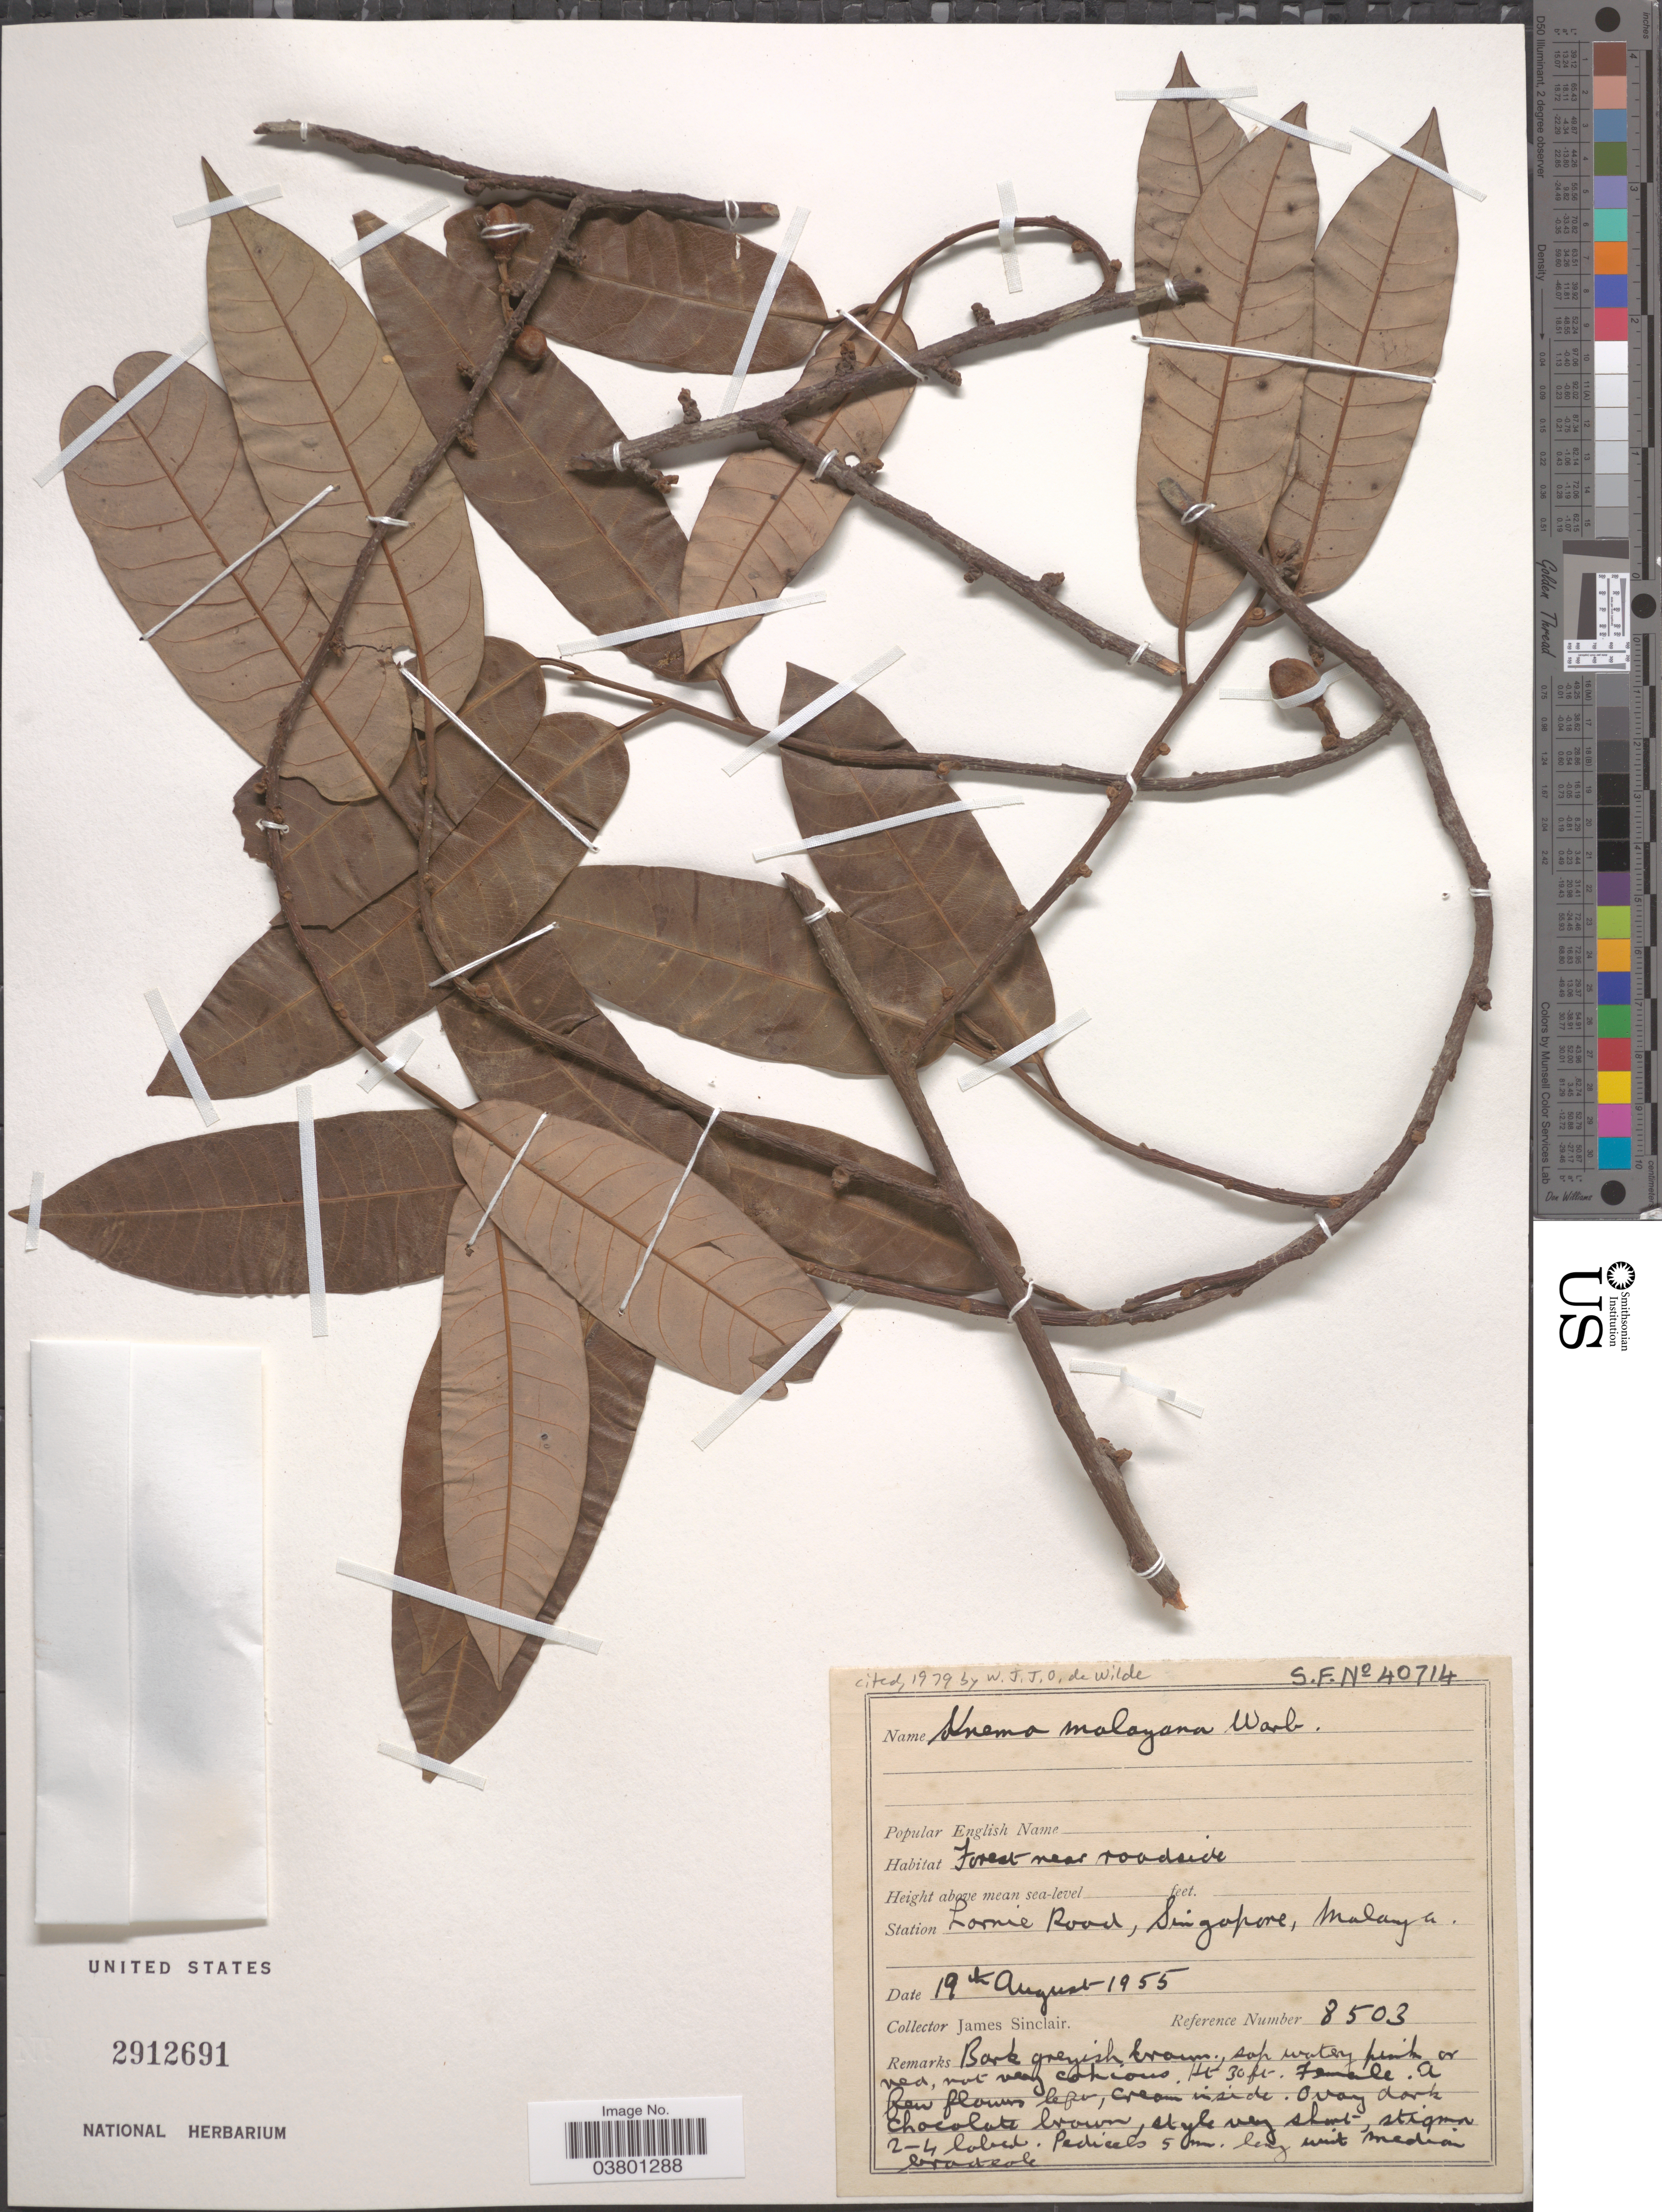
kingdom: Plantae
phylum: Tracheophyta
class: Magnoliopsida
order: Magnoliales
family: Myristicaceae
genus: Knema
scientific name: Knema malayana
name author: Warb.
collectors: J. Sinclair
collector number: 8503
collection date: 1955-08-19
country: Singapore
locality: Station Lornie Road, Malaya.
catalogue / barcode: US 2912691